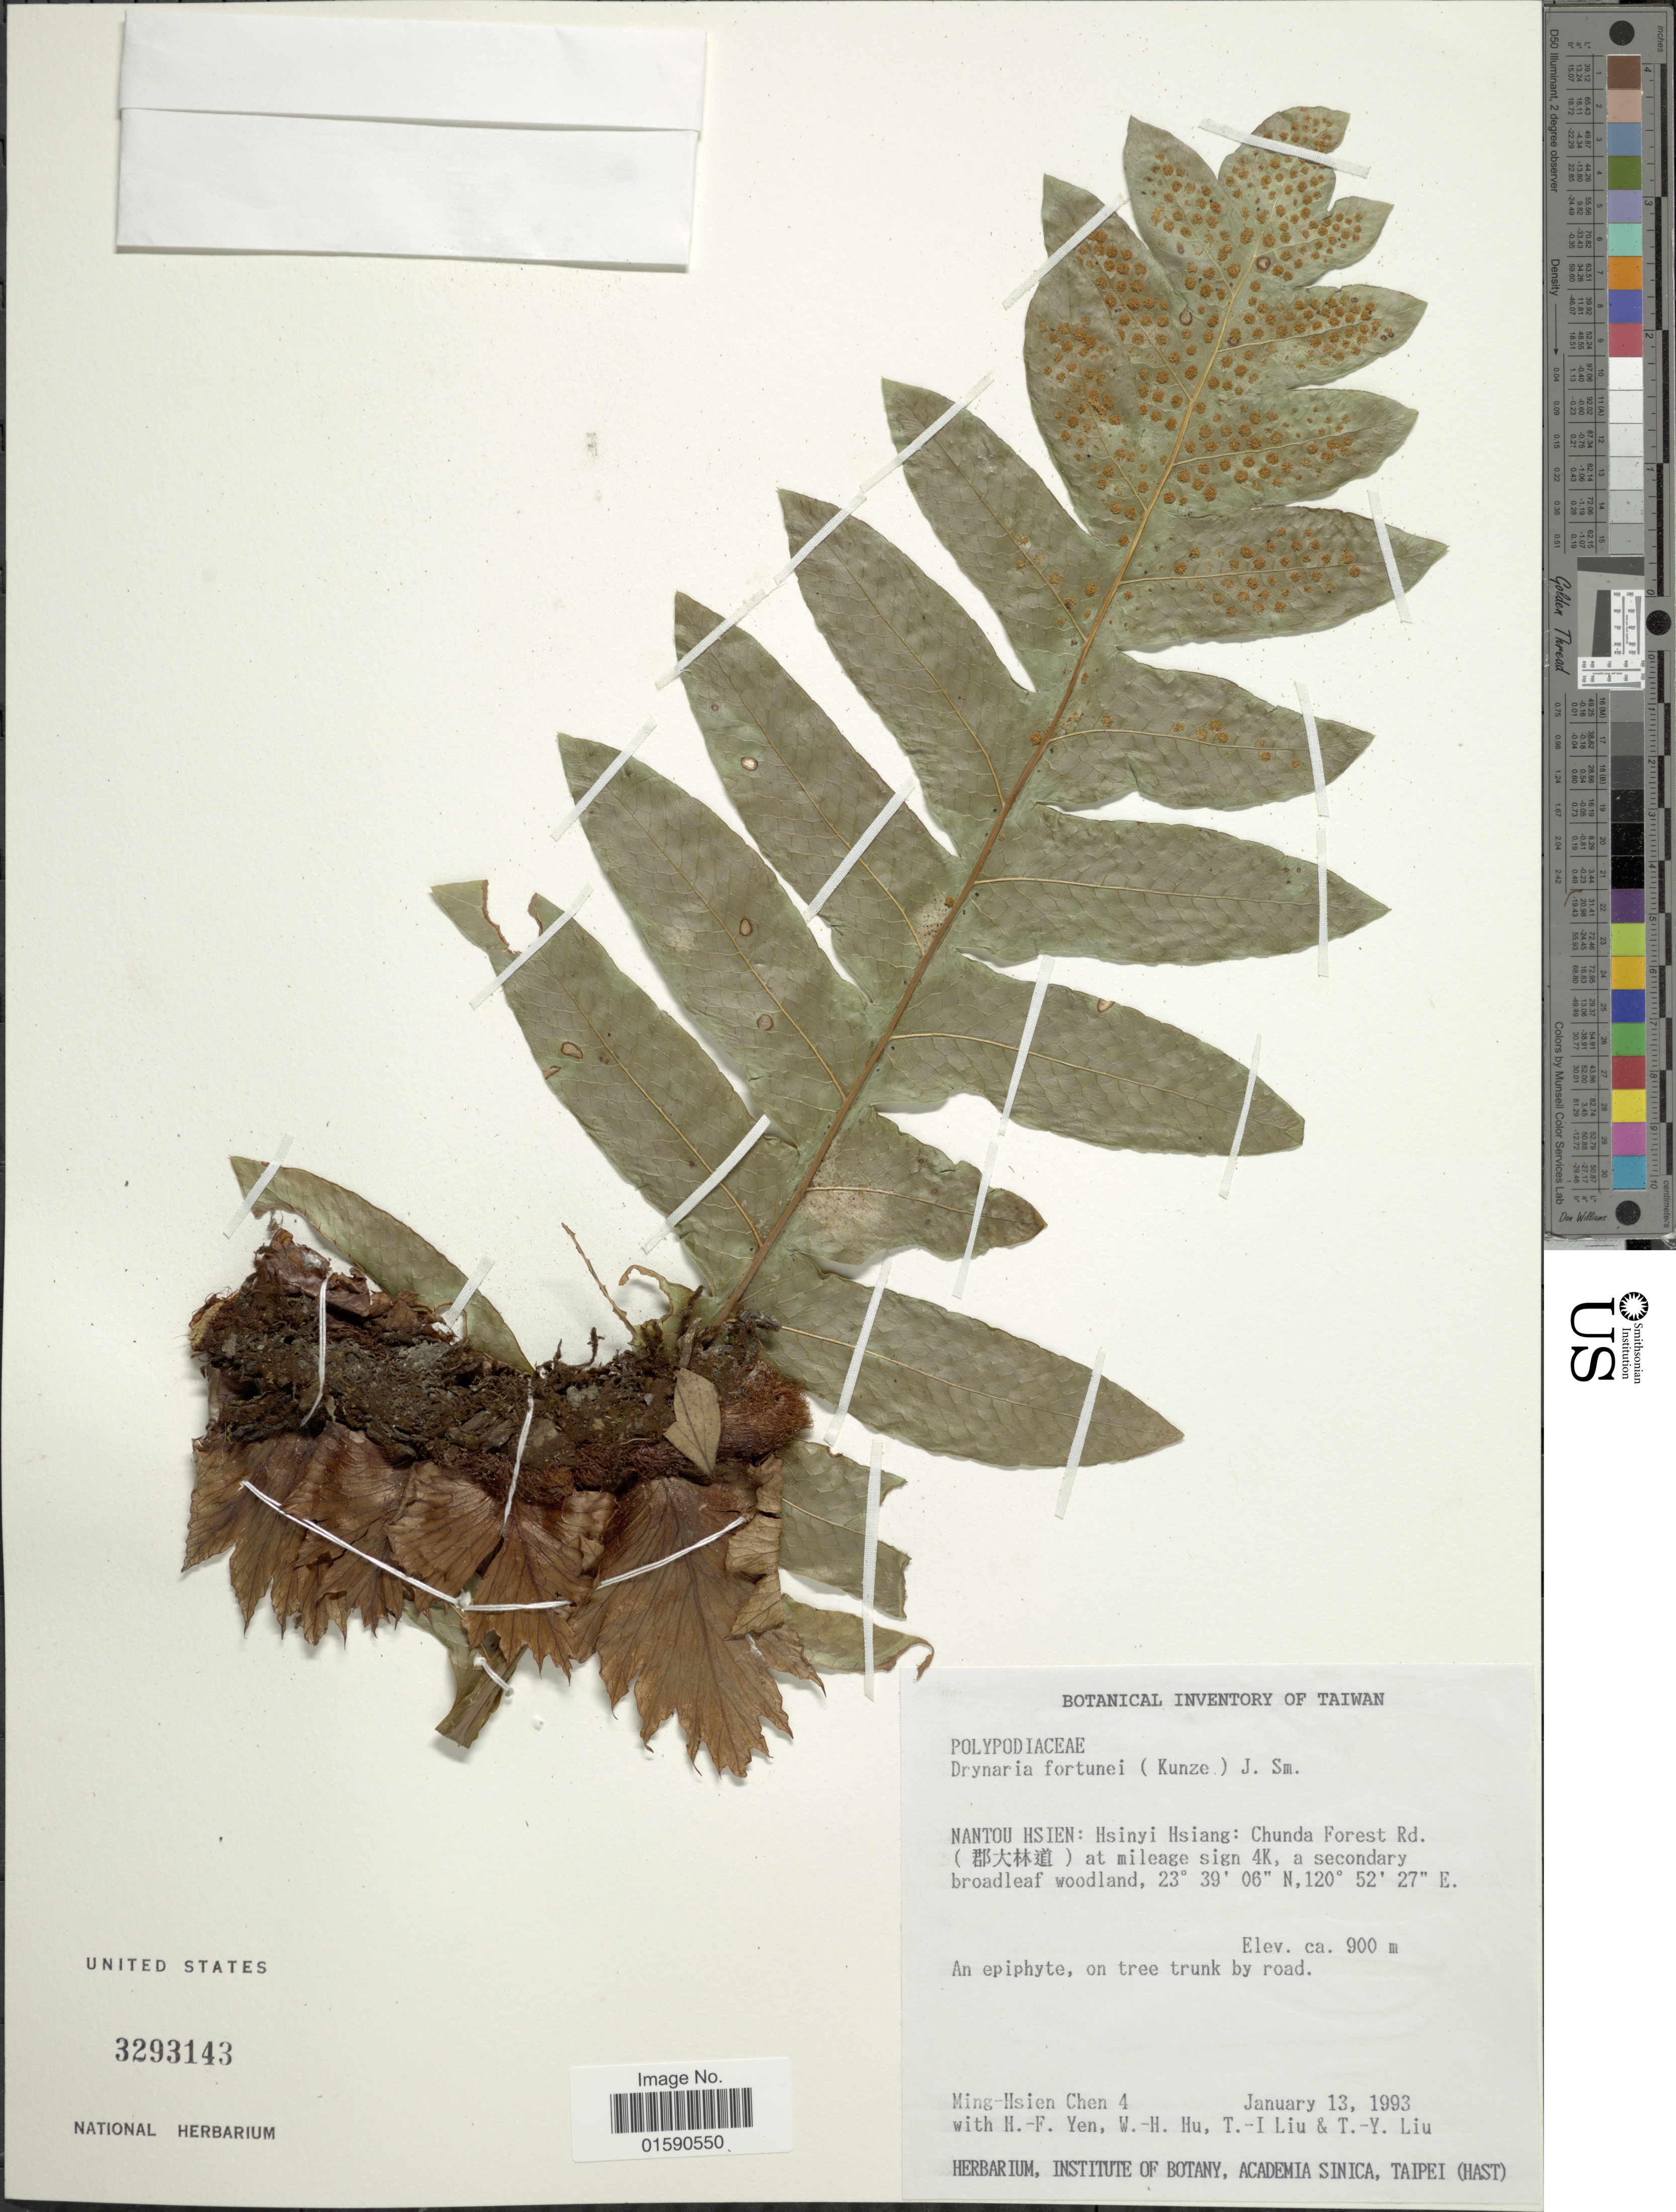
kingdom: Plantae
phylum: Tracheophyta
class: Polypodiopsida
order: Polypodiales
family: Polypodiaceae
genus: Drynaria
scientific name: Drynaria fortunei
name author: (Kunze ex Mett.) J. Sm.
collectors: C. Ming-Hsien, H. Yen, W. H. Hu, T. I. Liu & T. Y. Liu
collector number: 4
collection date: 1993-01-13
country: Taiwan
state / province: Nantou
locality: Nantou Hsien: Hsinyi Hsiang: Chunda Forest Rd. at mileage sign 4 K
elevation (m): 900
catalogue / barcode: US 3293143